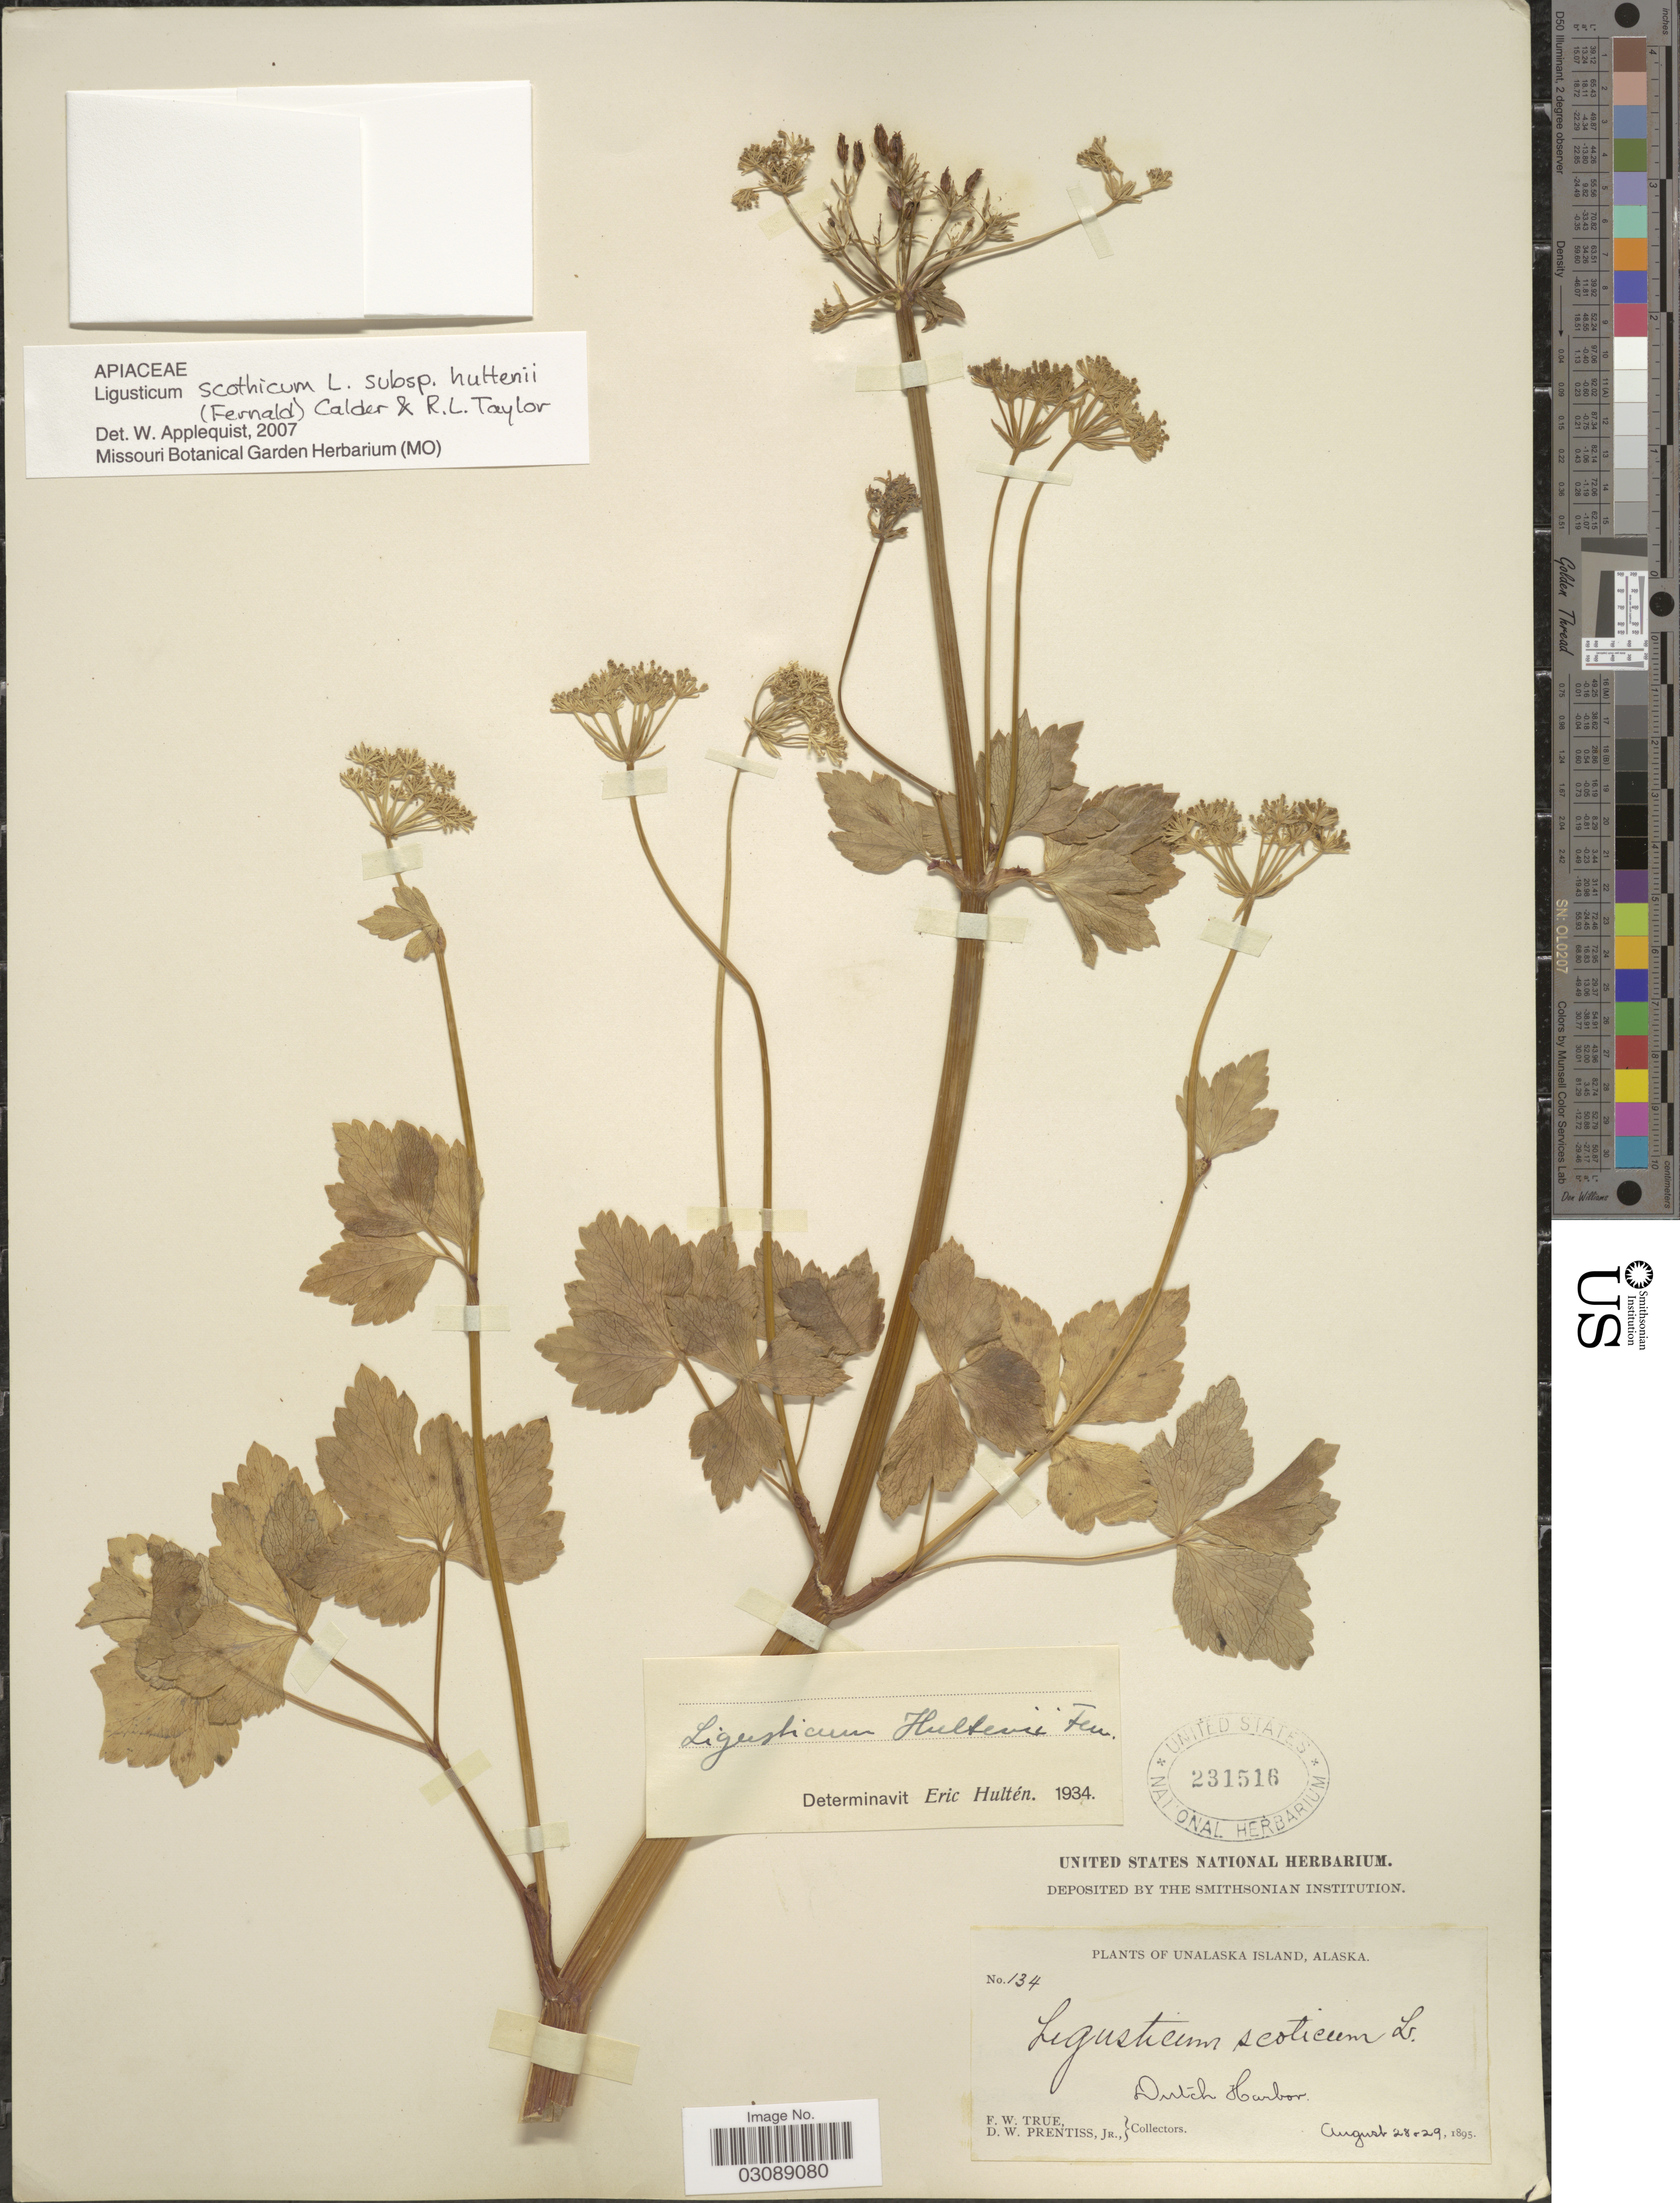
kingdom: Plantae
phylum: Tracheophyta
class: Magnoliopsida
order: Apiales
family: Apiaceae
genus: Ligusticum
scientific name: Ligusticum scoticum subsp. hultenii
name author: (Fernald) Calder & Roy L. Taylor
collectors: F. True & D. Prentiss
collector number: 134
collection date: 1895-08-28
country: United States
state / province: Alaska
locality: Unalaska Island, Dutch Harbour.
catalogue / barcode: US 231516